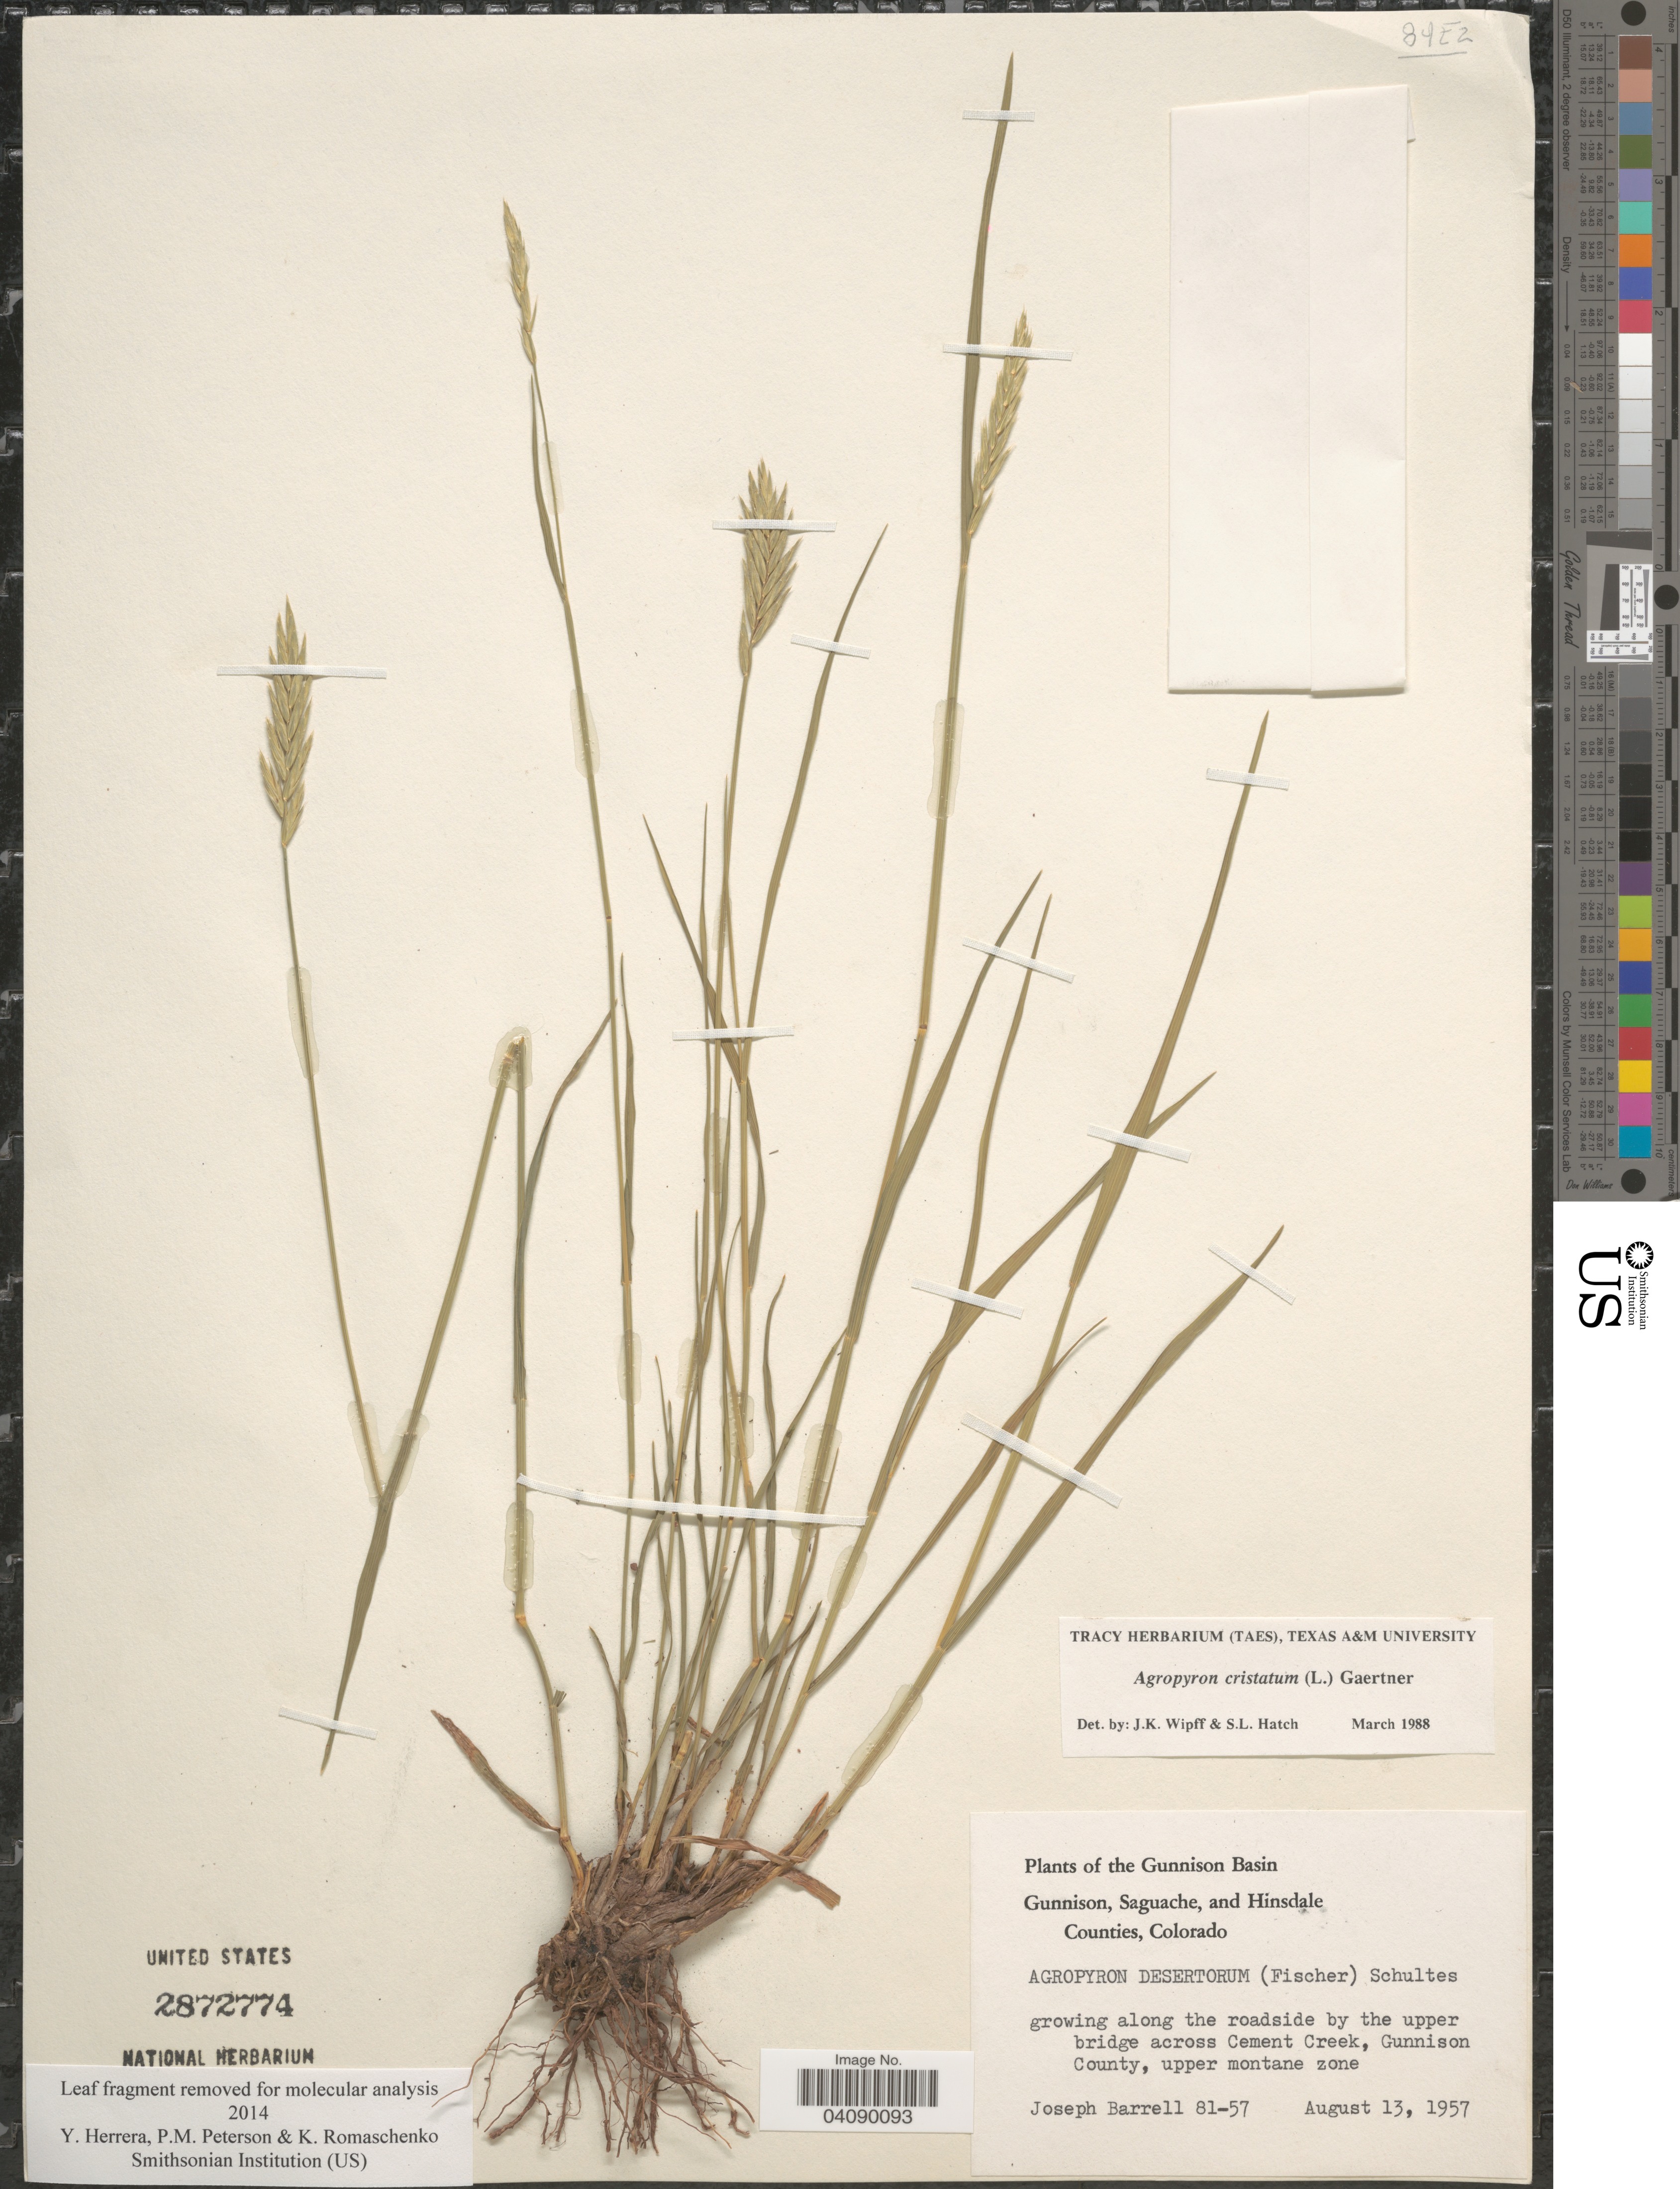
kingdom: Plantae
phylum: Tracheophyta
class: Liliopsida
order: Poales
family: Poaceae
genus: Agropyron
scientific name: Agropyron cristatum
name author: (L.) Gaertn.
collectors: J. Barrell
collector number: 81-57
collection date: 1957-08-13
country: United States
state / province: Colorado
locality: The Gunnison Basin. Growing along the roadside by the upper bridge across Cement Creek, Gunnison County, upper montane zone.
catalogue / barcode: US 2872774